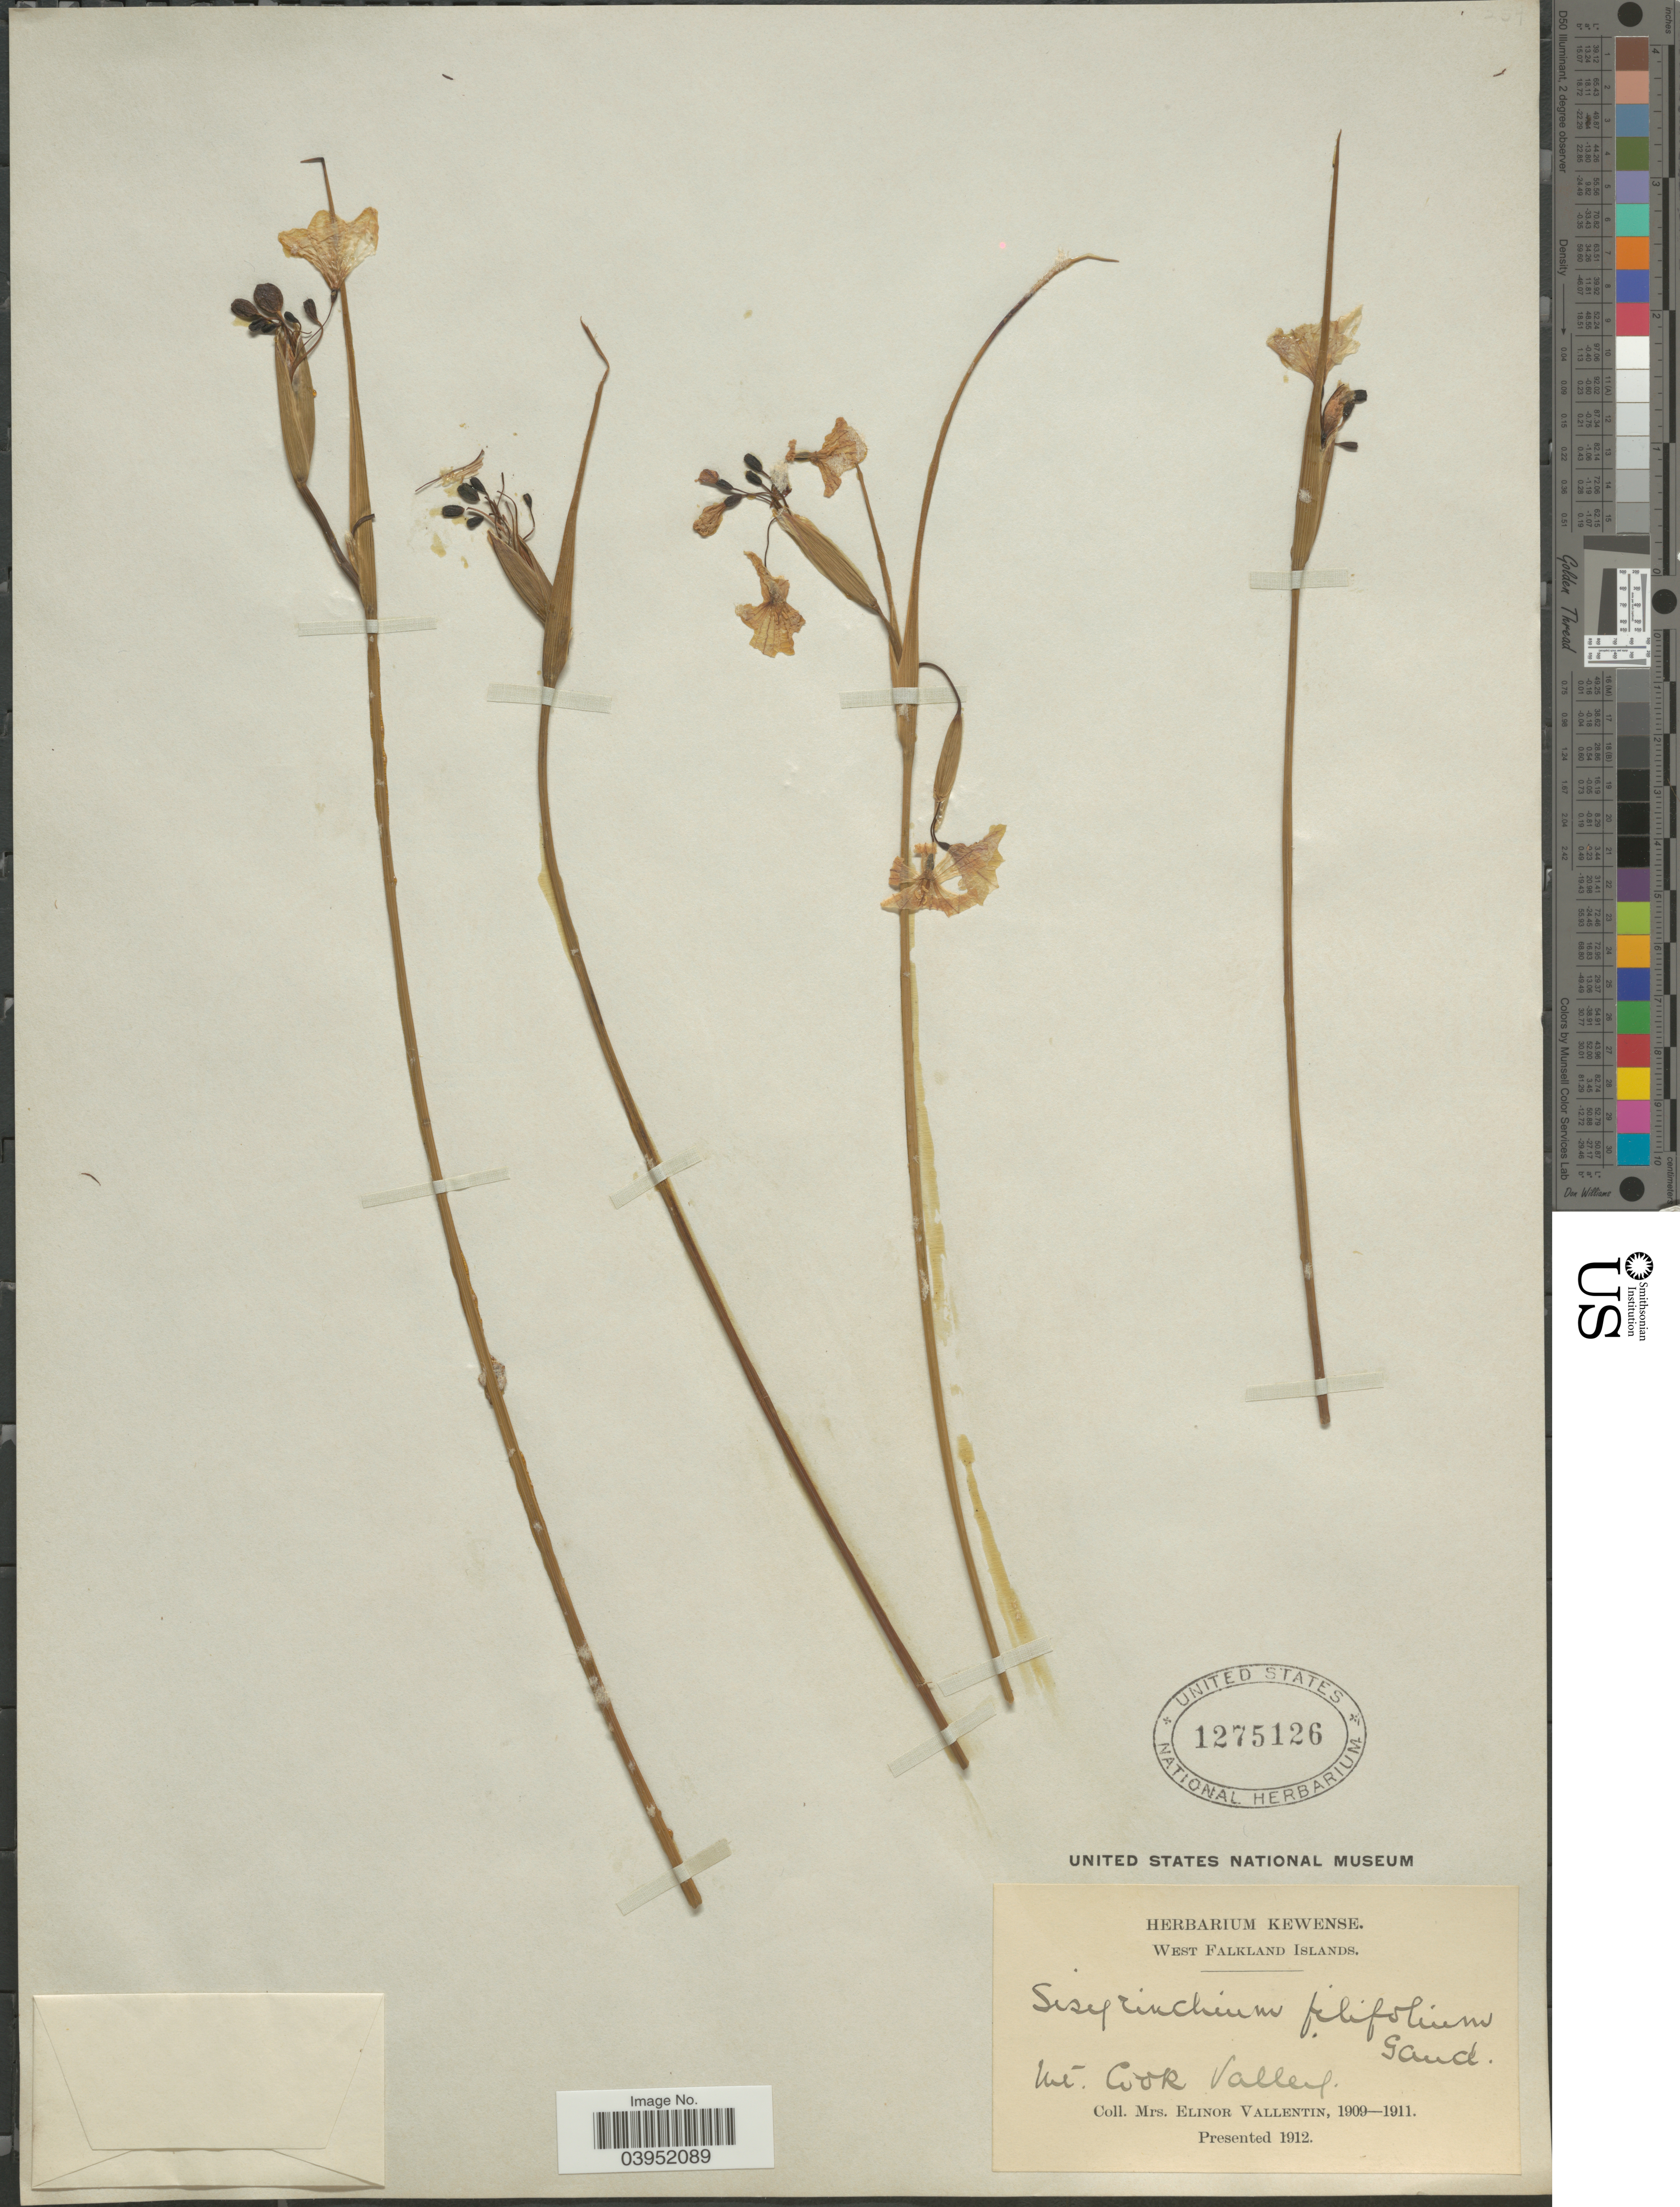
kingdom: Plantae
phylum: Tracheophyta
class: Liliopsida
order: Asparagales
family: Iridaceae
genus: Sisyrinchium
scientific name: Sisyrinchium filifolium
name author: Gaudich.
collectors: E. Vallentin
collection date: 1909/1911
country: Falkland Islands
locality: West Falkland Islands. Mt. Cook [interpreted] Valley.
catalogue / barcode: US 1275126